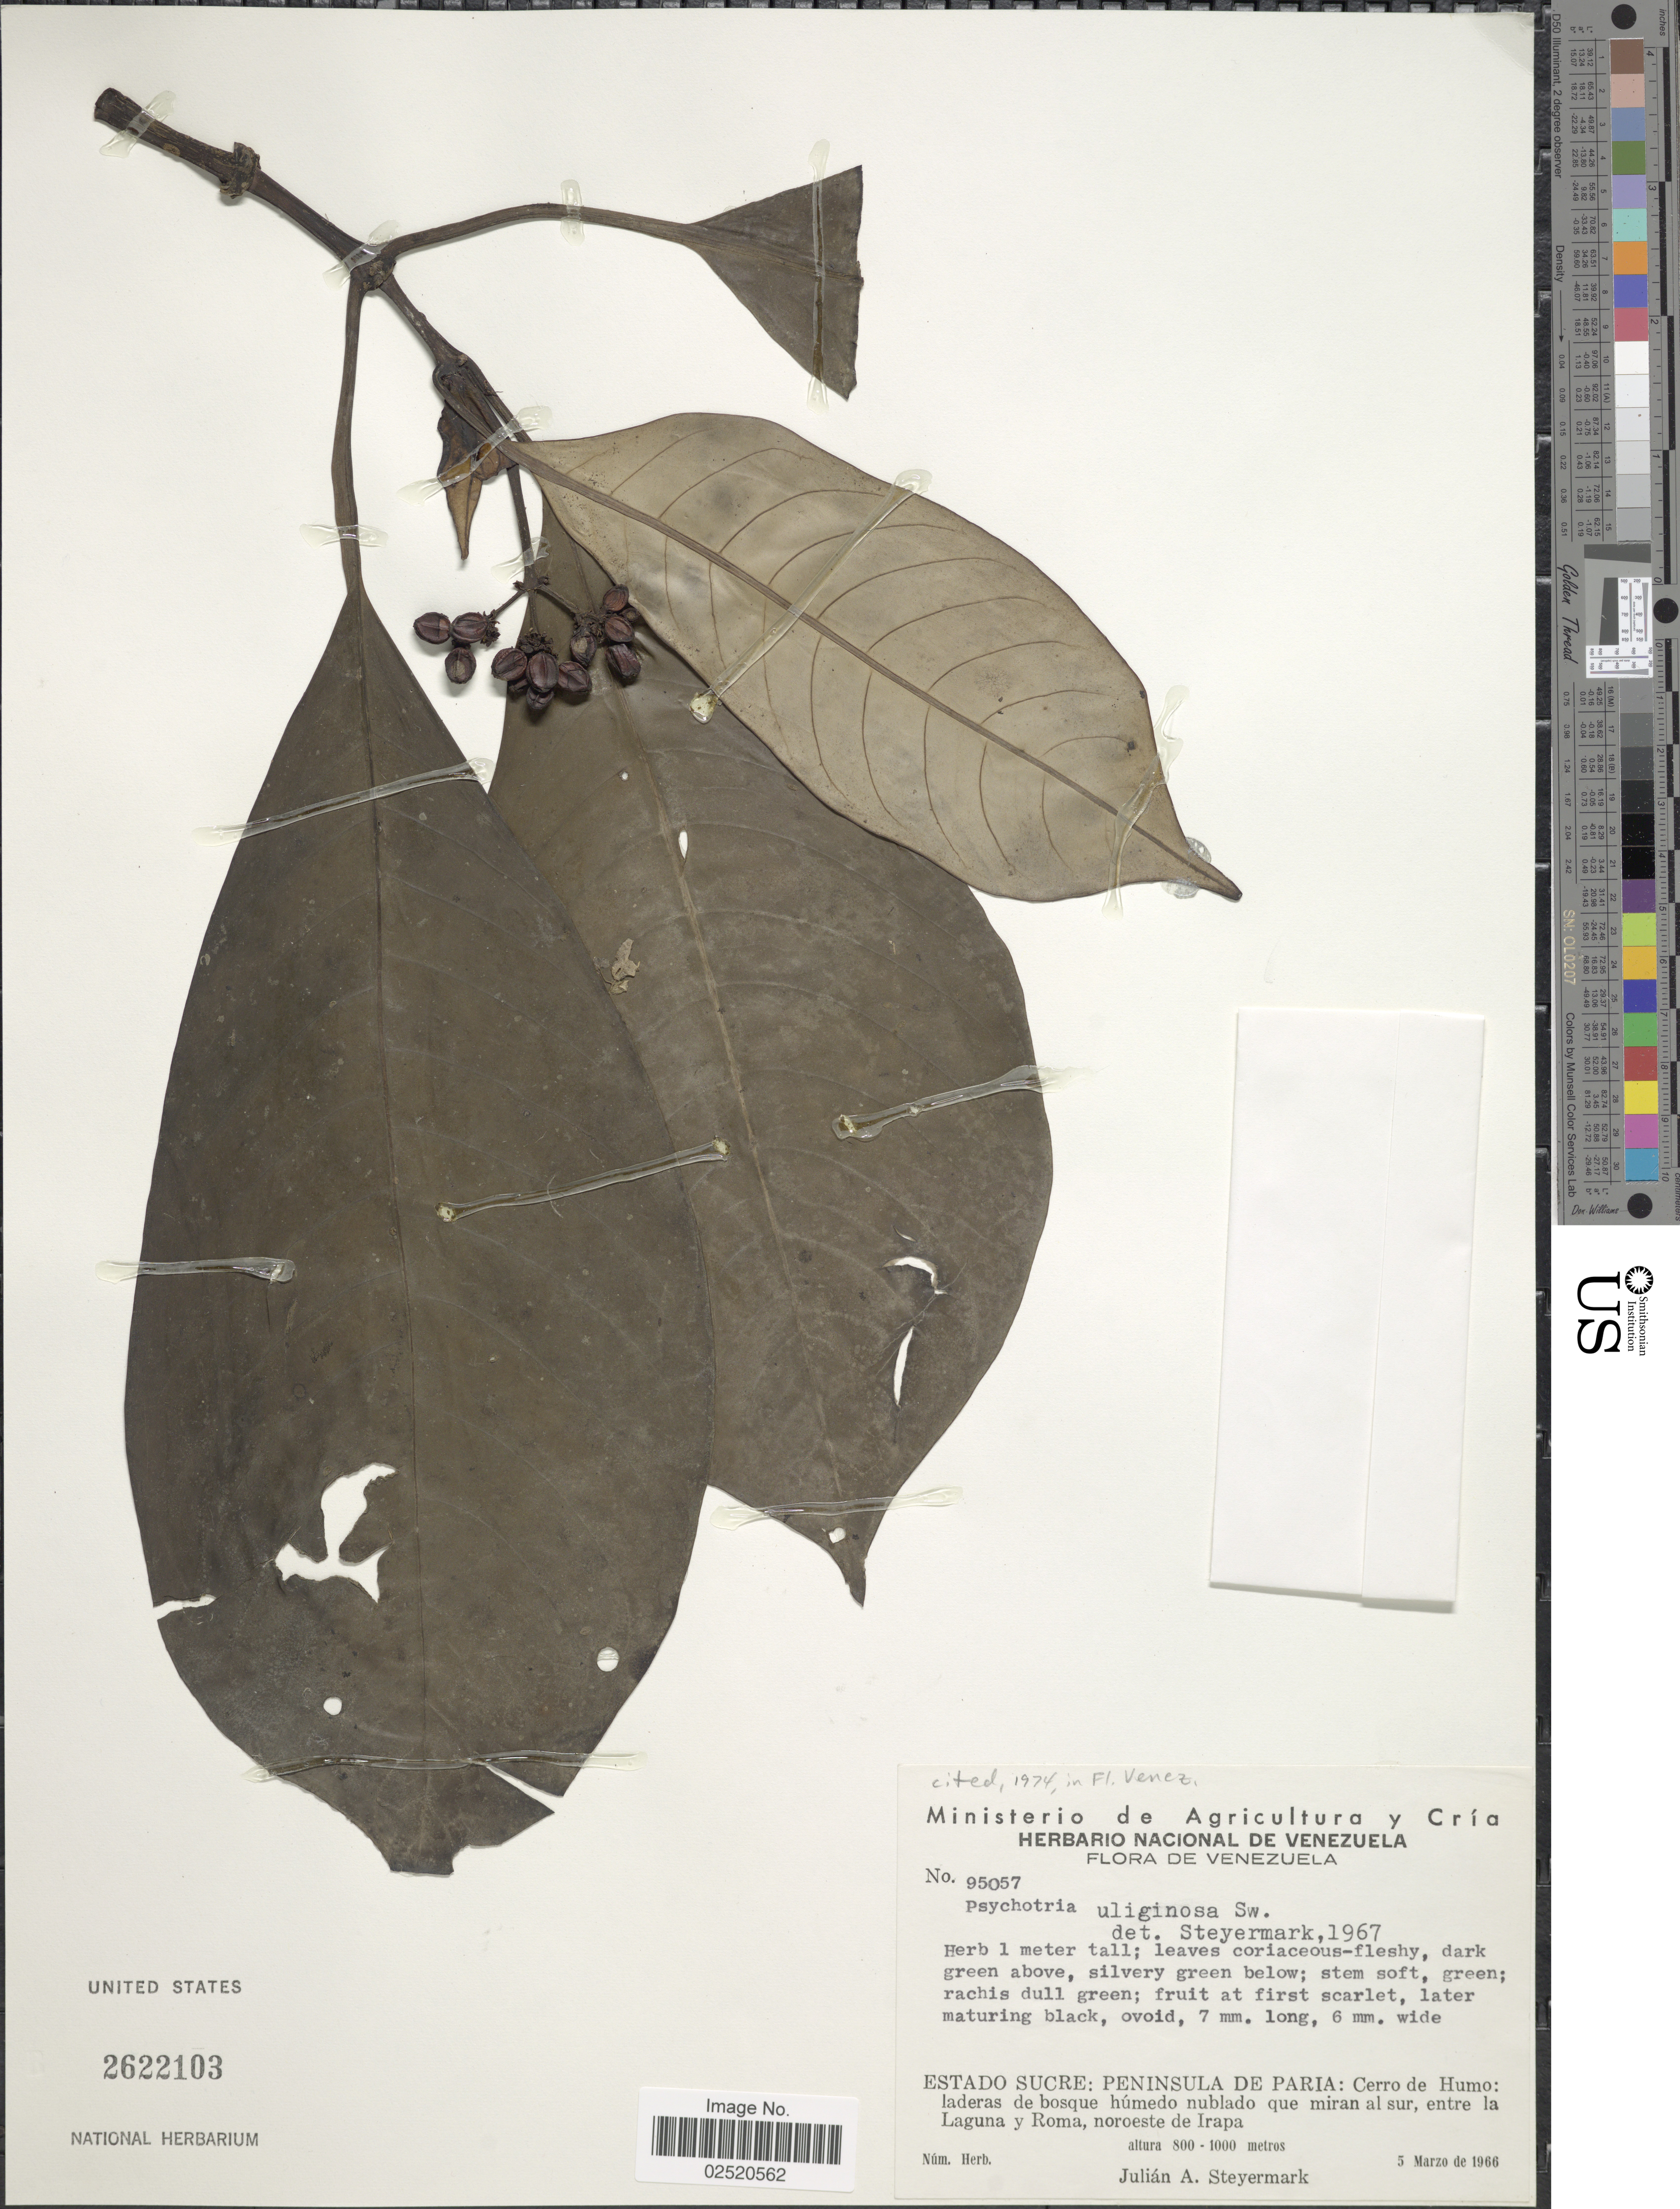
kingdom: Plantae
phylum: Tracheophyta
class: Magnoliopsida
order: Gentianales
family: Rubiaceae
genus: Psychotria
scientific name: Psychotria uliginosa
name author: Sw.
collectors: J. Steyermark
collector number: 95057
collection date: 1966-03-05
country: Venezuela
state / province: Sucre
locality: Peninsula de Paria: Cerro de Humo: laderas de bosque húmedo nublado que miran al sur, entre la Laguna y Roma, noroeste de Irapa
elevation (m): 800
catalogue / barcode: US 2622103